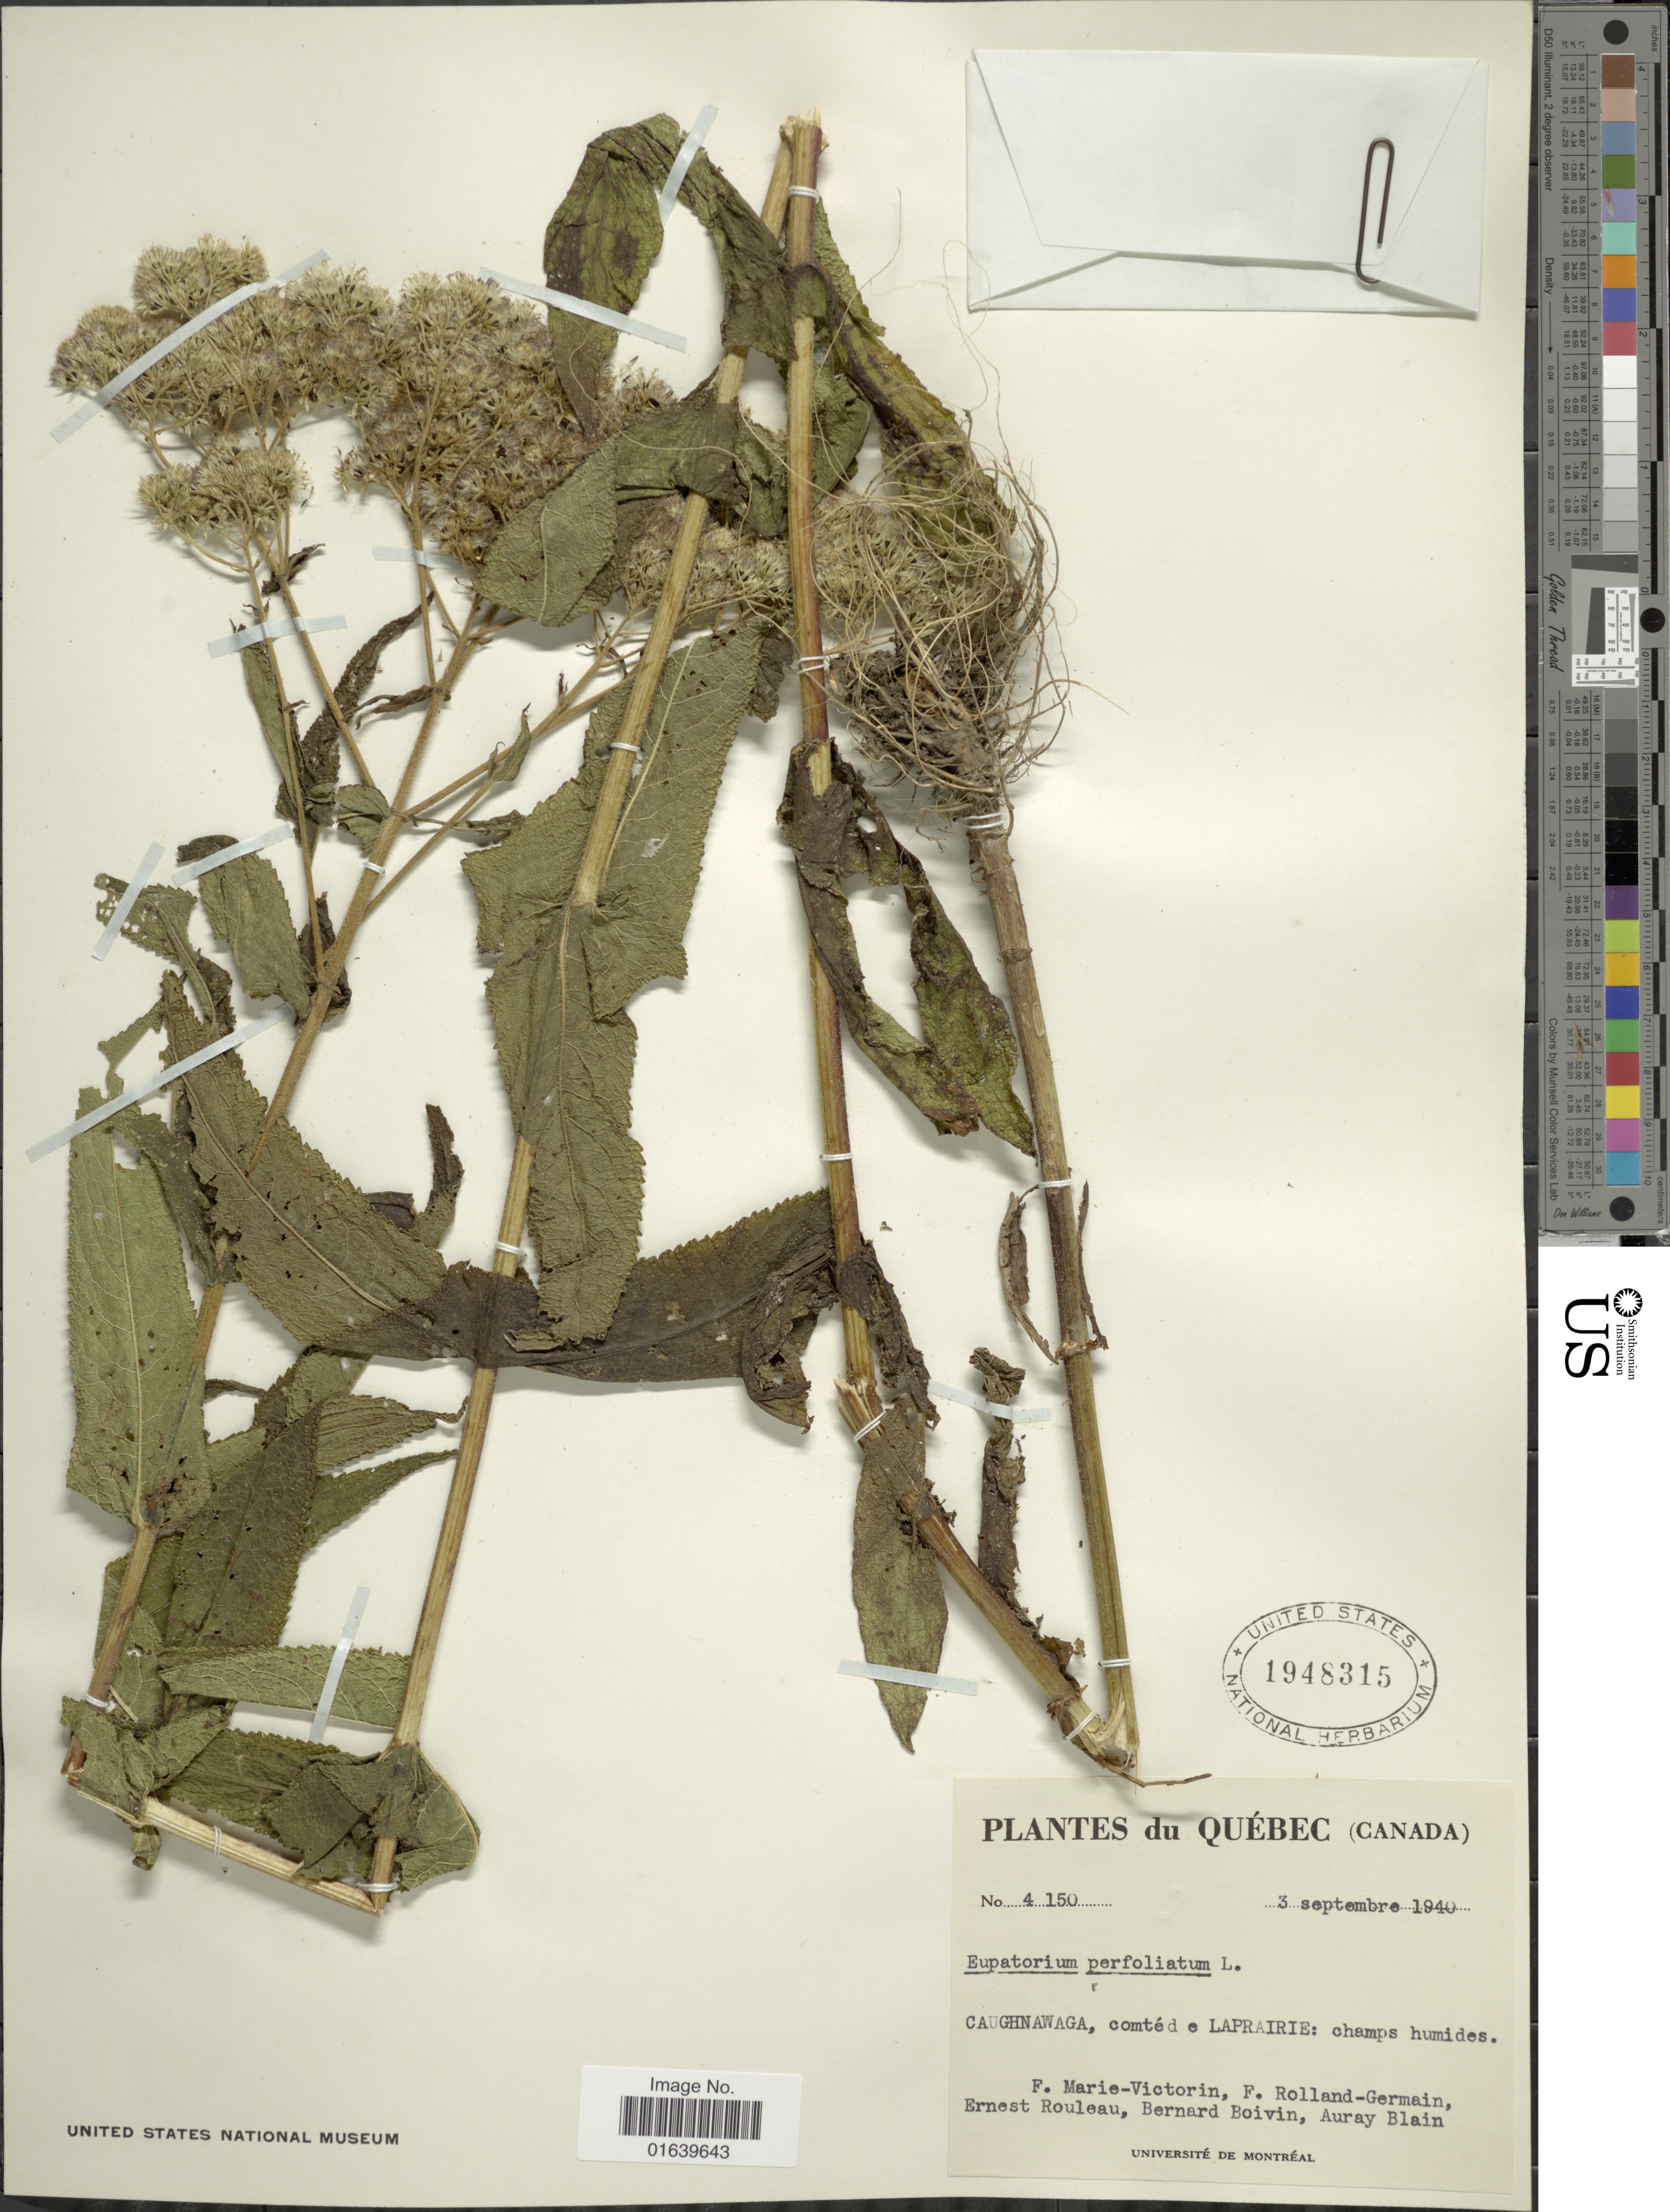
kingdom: Plantae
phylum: Tracheophyta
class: Magnoliopsida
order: Asterales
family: Asteraceae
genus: Eupatorium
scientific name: Eupatorium perfoliatum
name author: L.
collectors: F. Marie-Victorin, Rolland-Germain, J. Rouleau, J. R. B. Boivin & A. Blain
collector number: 4150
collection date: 1940-09-03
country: Canada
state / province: Quebec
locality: Caughnawaga, comte d a Laprairie: champs humides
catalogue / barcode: US 1948315